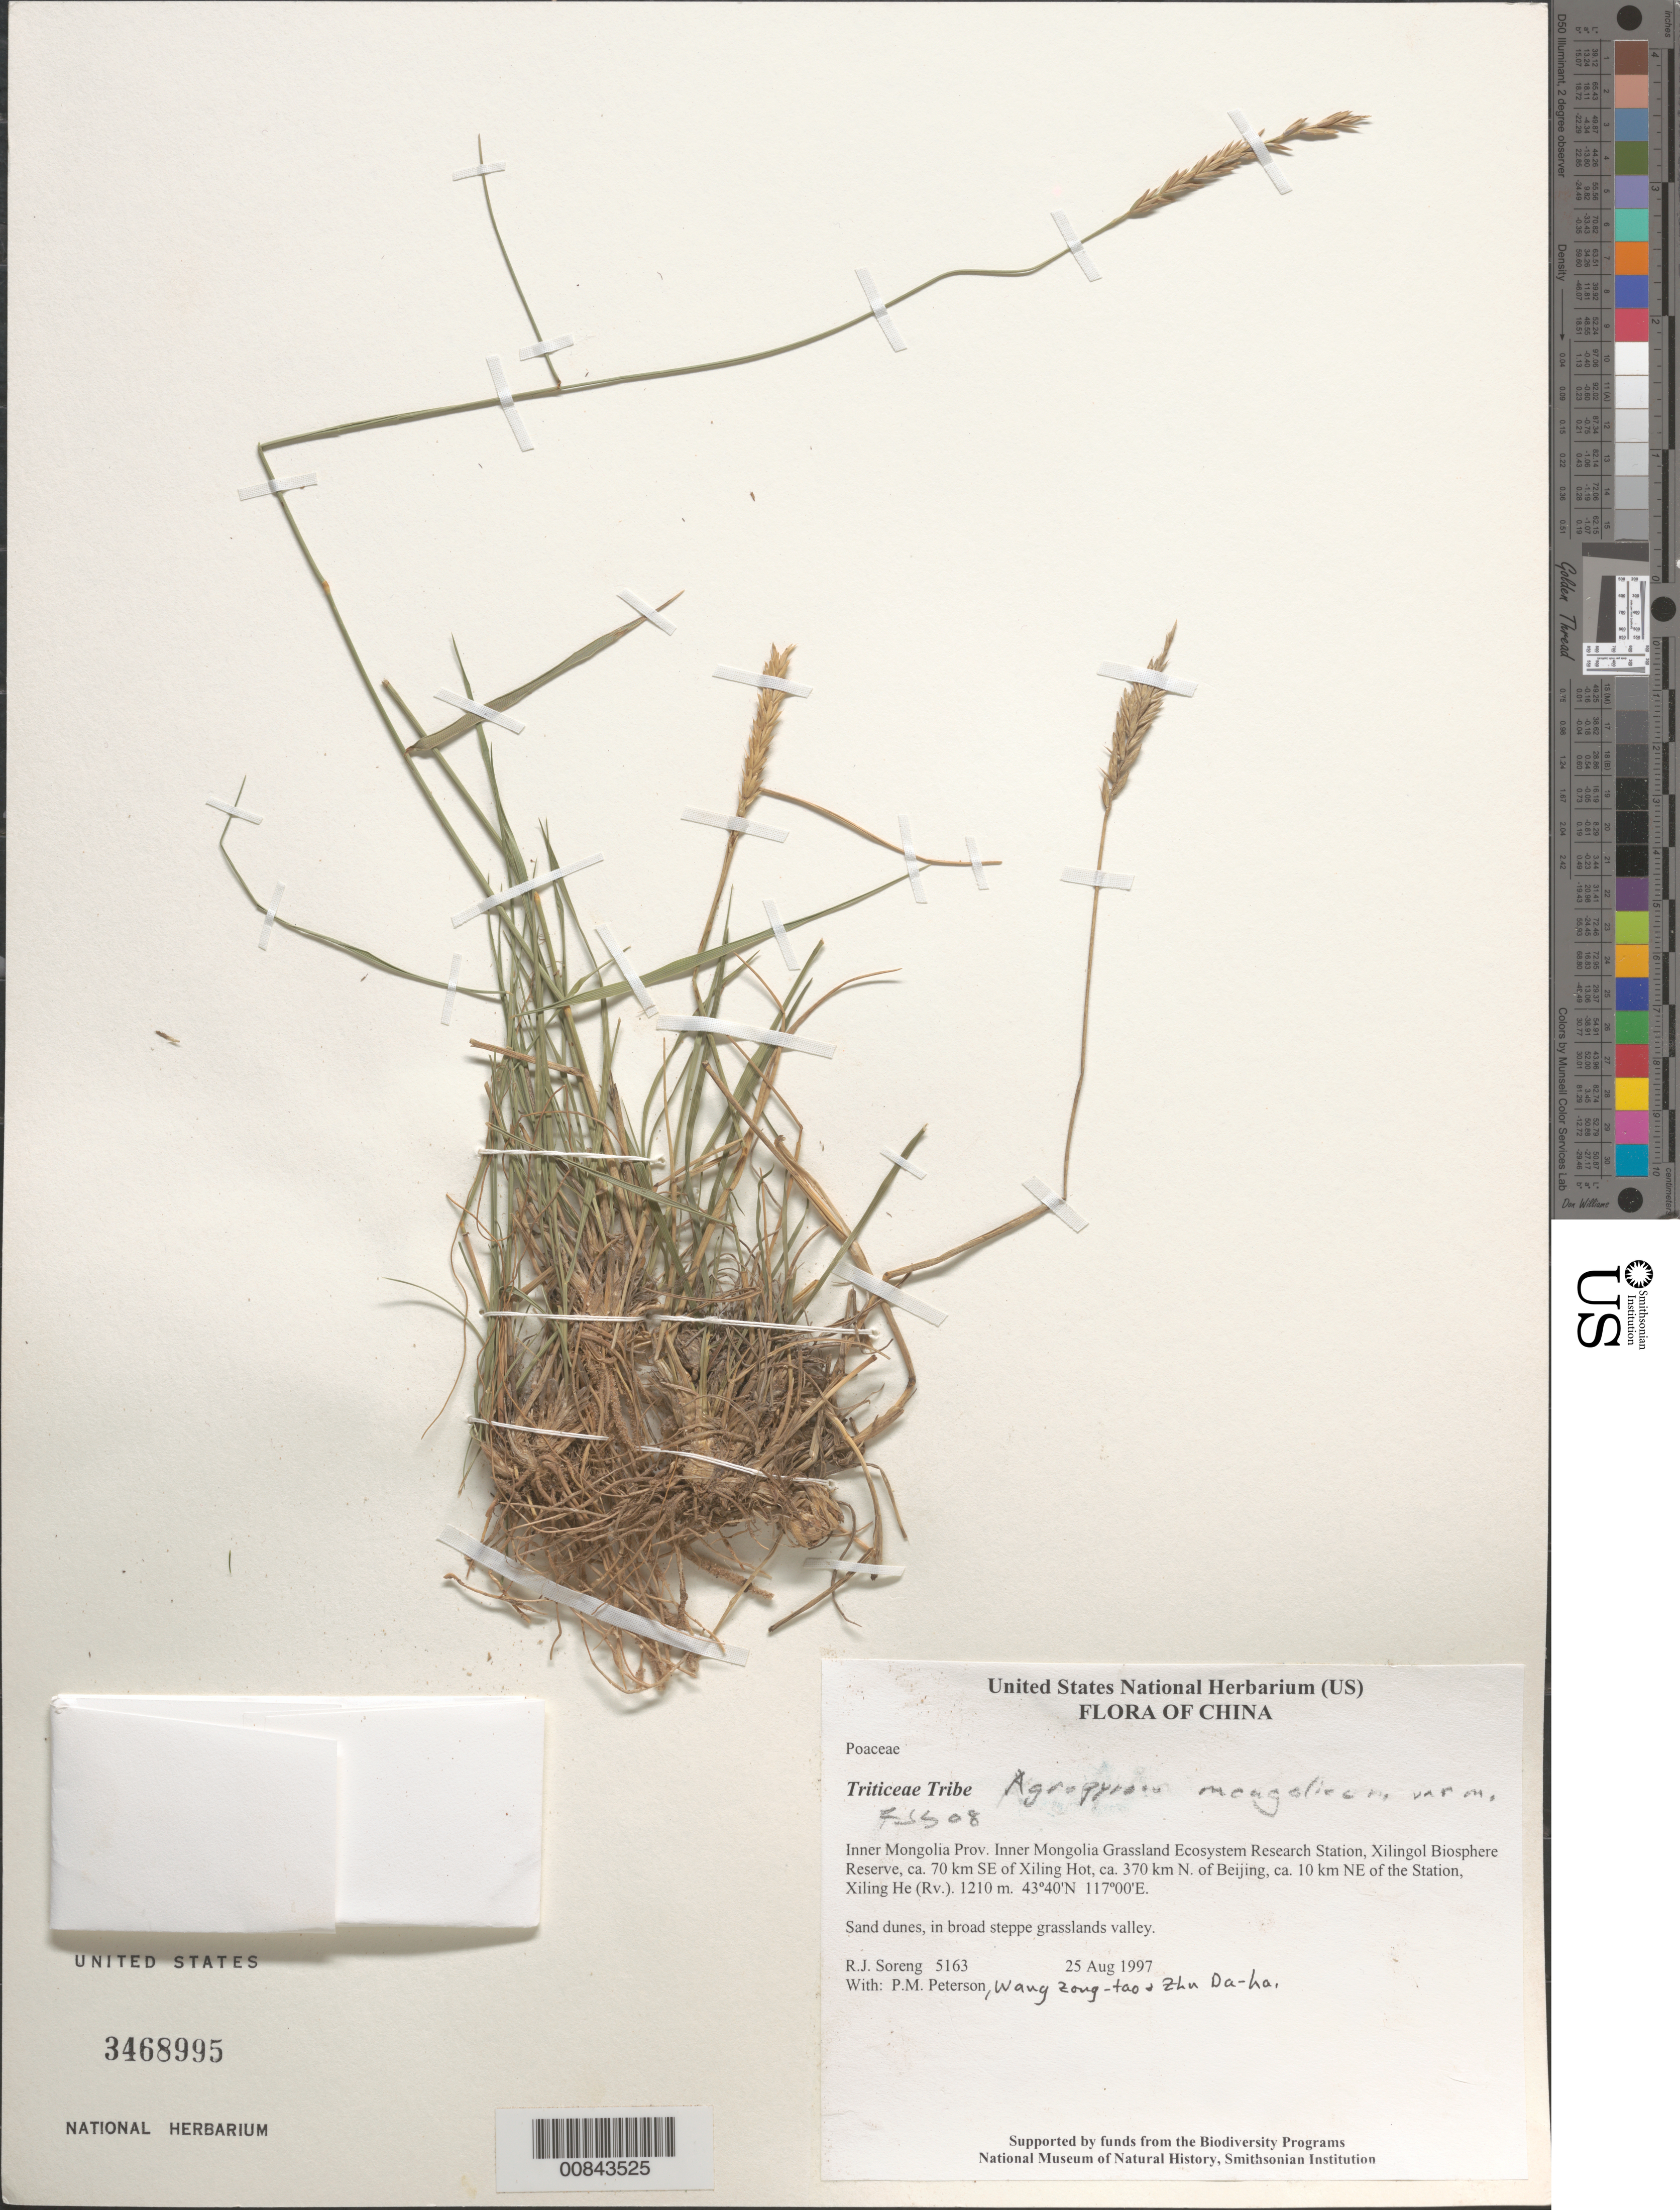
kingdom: Plantae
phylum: Tracheophyta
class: Liliopsida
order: Poales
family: Poaceae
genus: Agropyron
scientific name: Agropyron mongolicum var. mongolicum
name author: Keng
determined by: Soreng, Robert J., Research Associate (BOT), Smithsonian Institution - National Museum of Natural History (UNITED STATES)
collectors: R. J. Soreng, P. M. Peterson & Zhu Da-hai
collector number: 5163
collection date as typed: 25 Aug 1997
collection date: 1997-08-25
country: China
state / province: Nei Monggol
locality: Inner Mongolia Grassland Ecosystem Research Station, Xilingol Biosphere Reserve, ca. 70 km SE of Xiling Hot, ca. 370 km N. of Beijing, ca. 10 km NE of the Station, Xiling He (Rv.)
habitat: Sand dunes, in broad steppe grasslands valley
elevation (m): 1210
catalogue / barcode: US 3468995